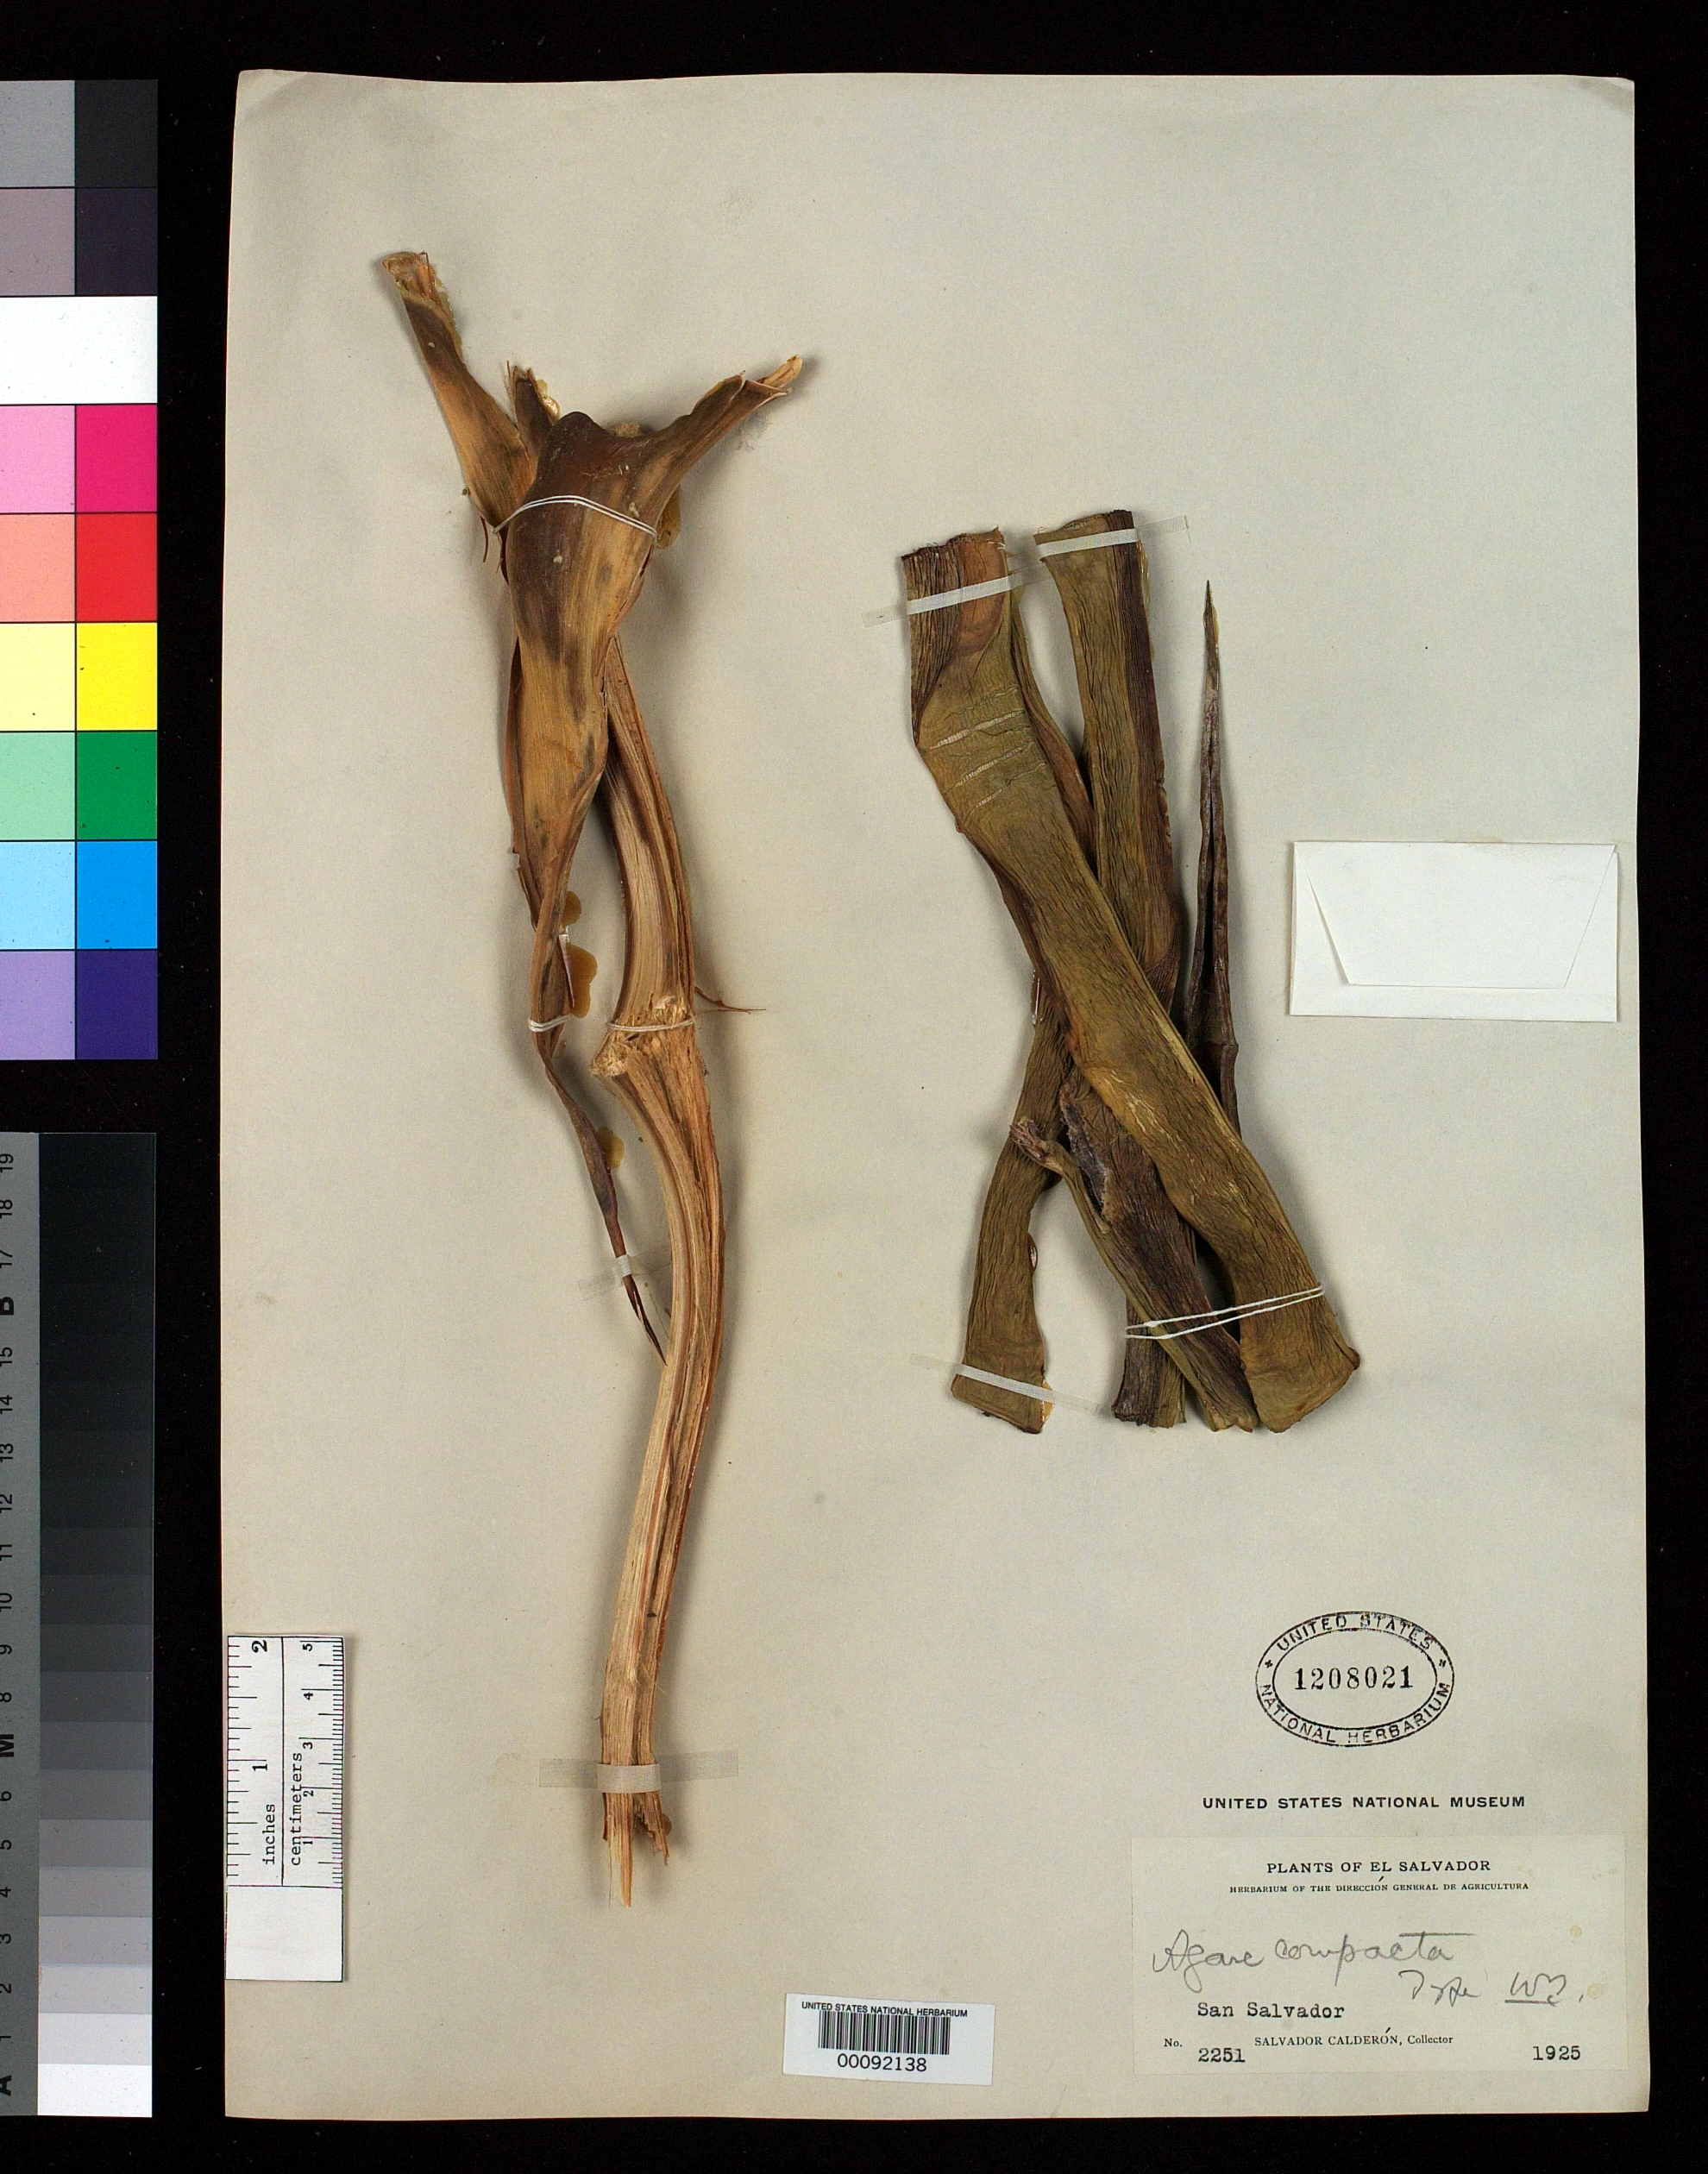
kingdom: Plantae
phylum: Tracheophyta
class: Liliopsida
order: Asparagales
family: Asparagaceae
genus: Agave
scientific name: Agave compacta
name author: Trel.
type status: Holotype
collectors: S. Calderón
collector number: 2251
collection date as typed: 1925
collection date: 1925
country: El Salvador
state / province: San Salvador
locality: Cultivated in Patio de Ensayas.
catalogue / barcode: US 1208021